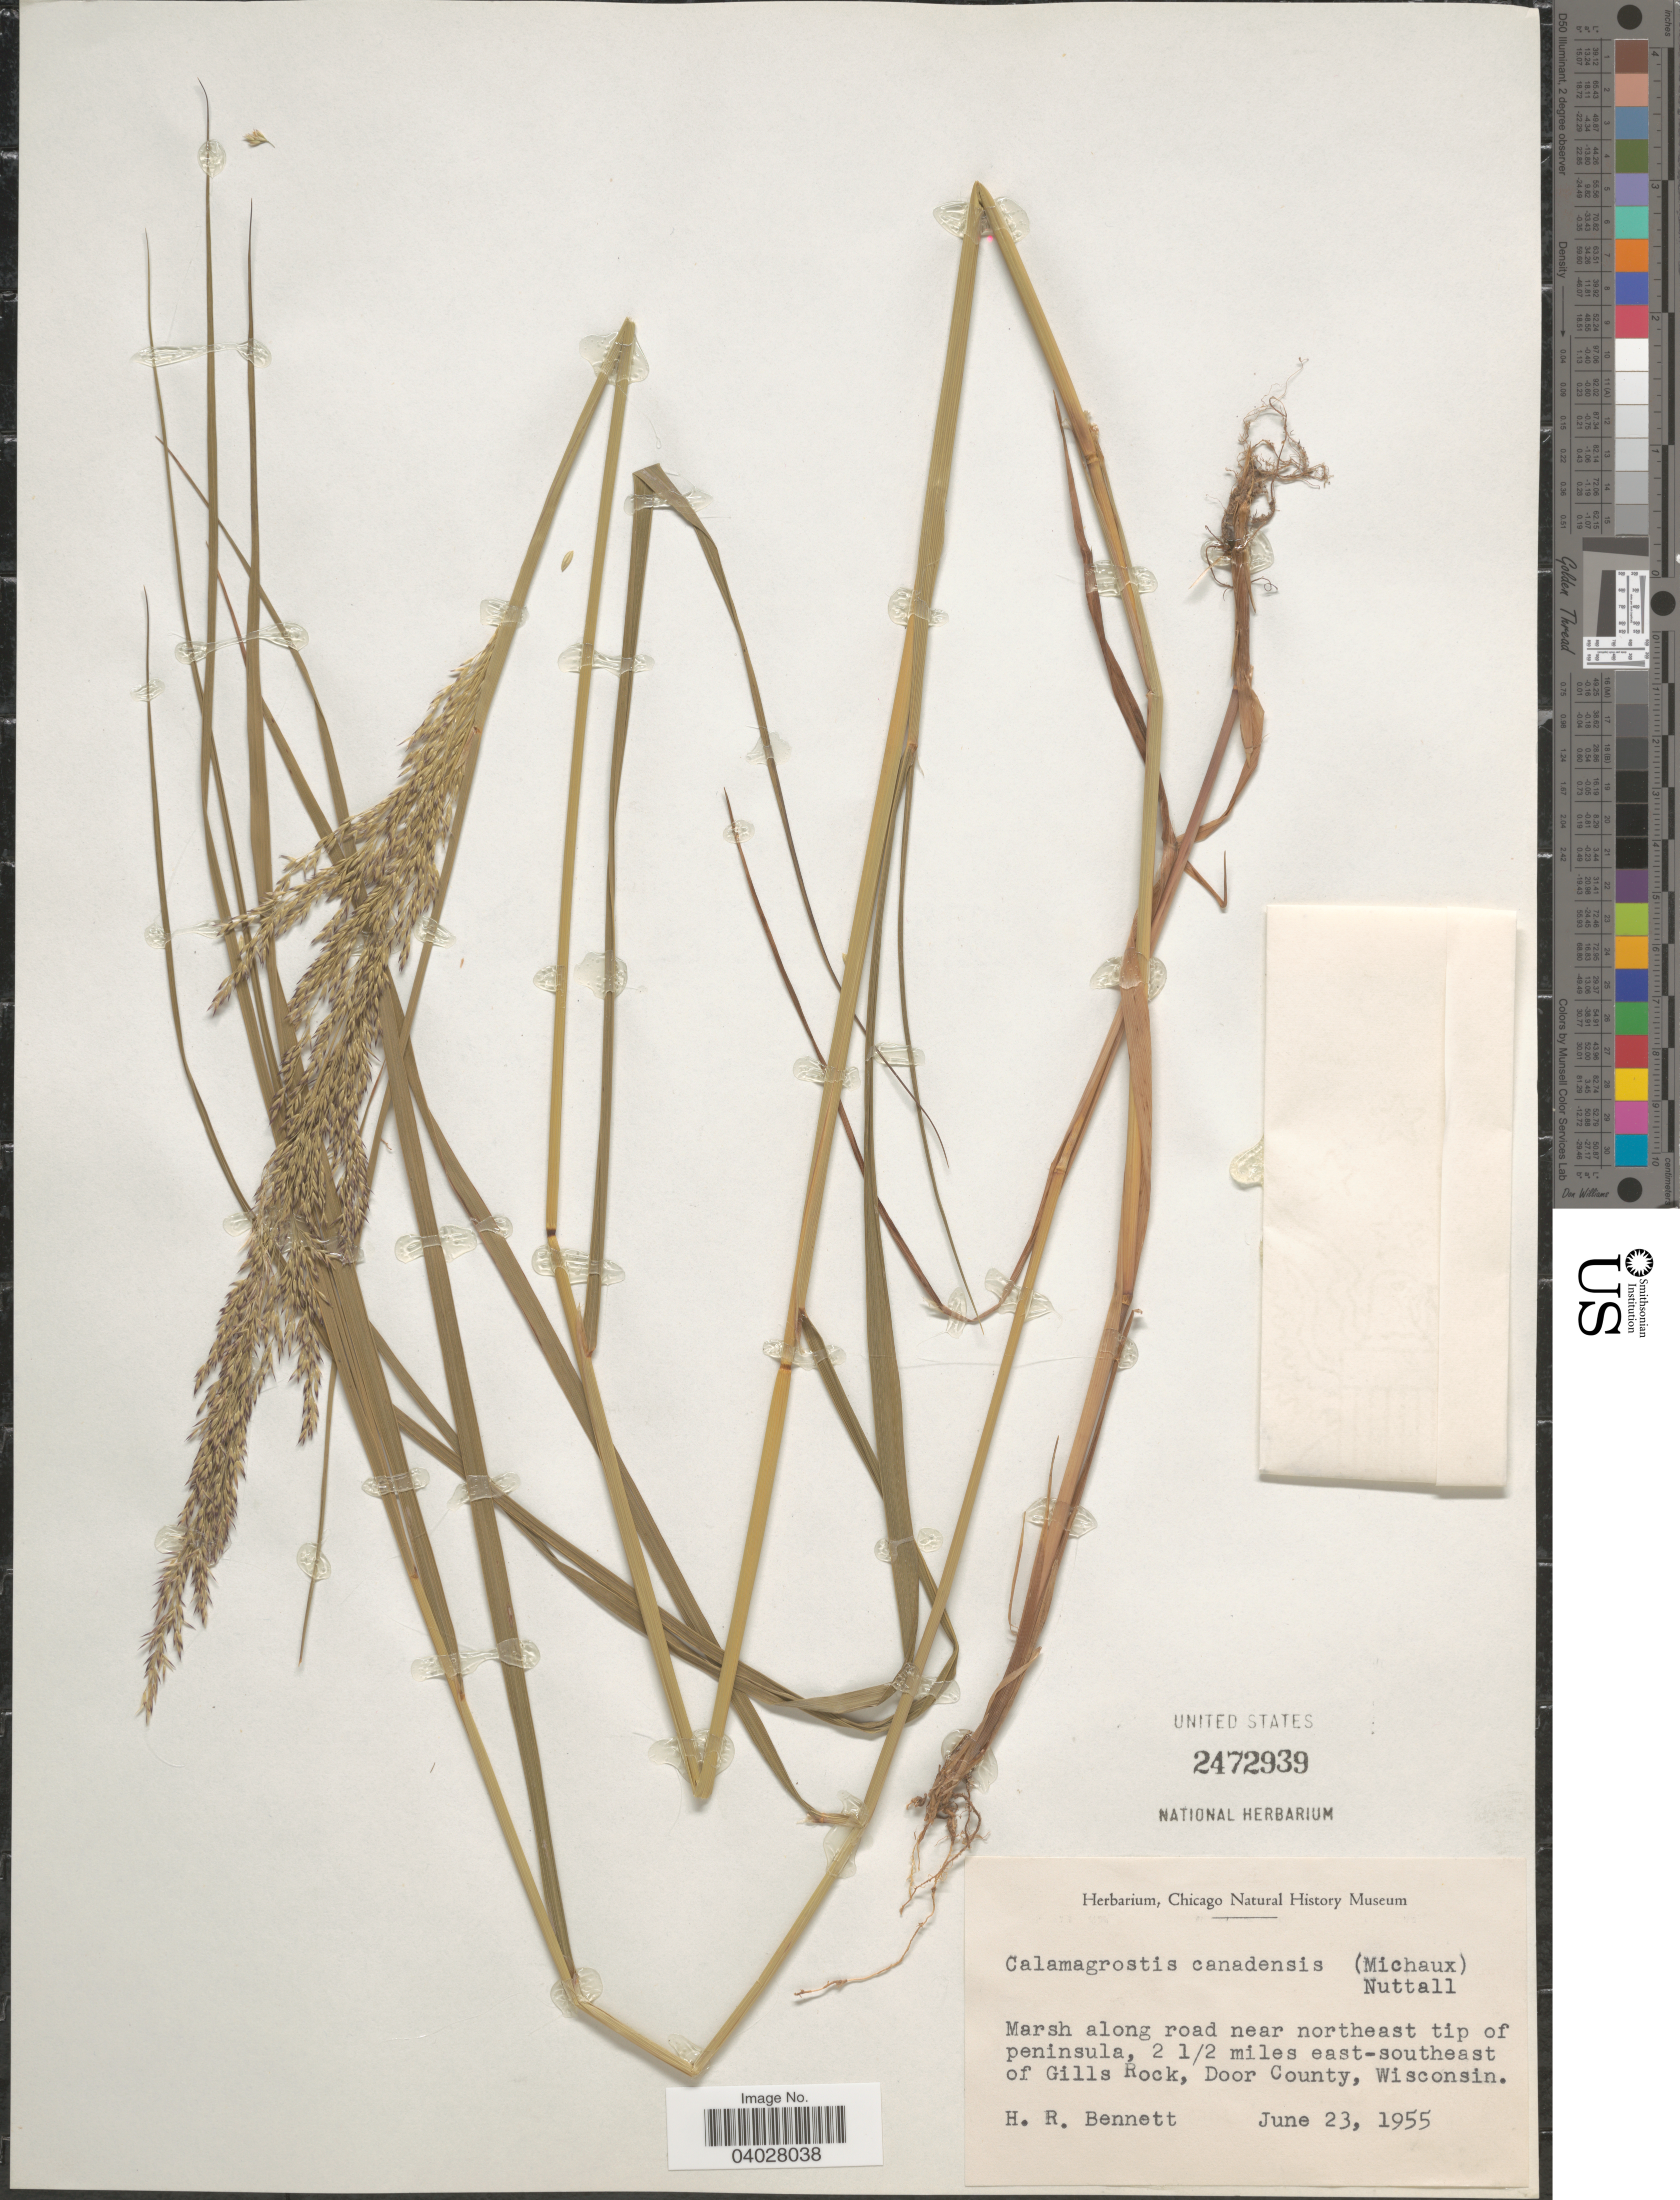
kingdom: Plantae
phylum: Tracheophyta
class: Liliopsida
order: Poales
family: Poaceae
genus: Calamagrostis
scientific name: Calamagrostis canadensis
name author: (Michx.) P. Beauv.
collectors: H. R. Bennett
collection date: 1955-06-23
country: United States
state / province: Wisconsin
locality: Marsh along road near northeast tip of peninsula, 2 1/2 miles east-southeast of Gills Rock, Door County.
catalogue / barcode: US 2472939